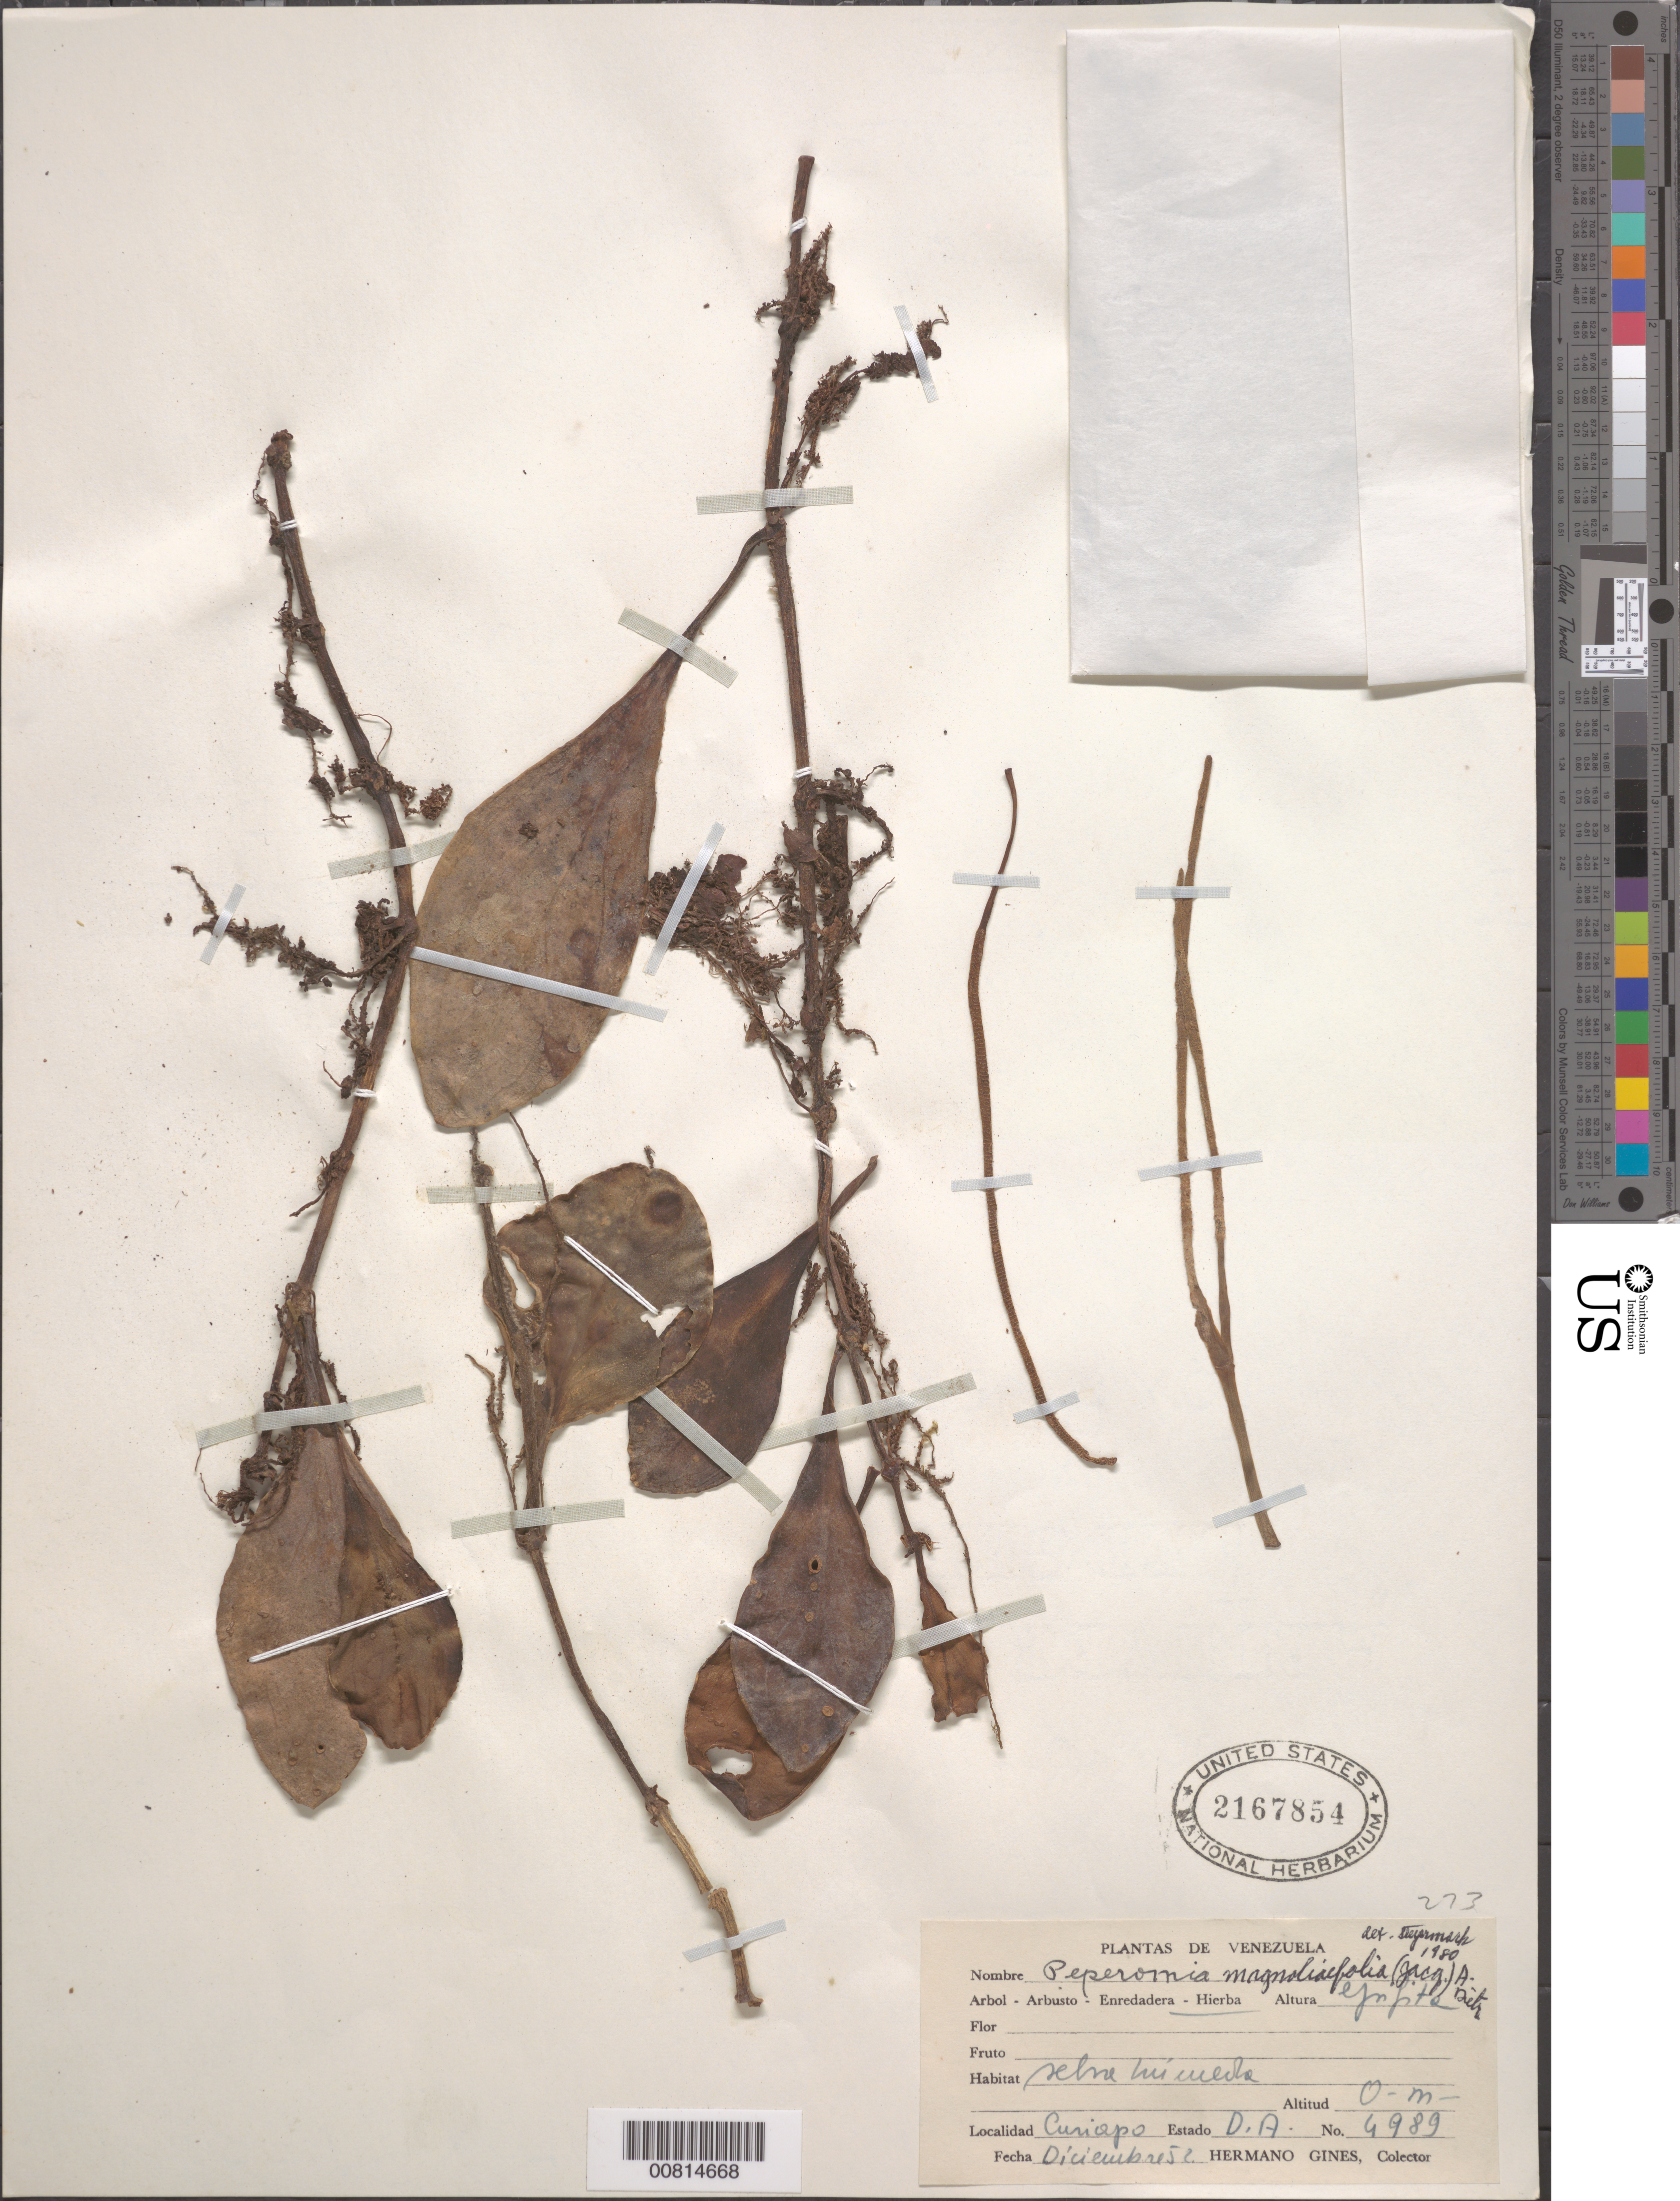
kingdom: Plantae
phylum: Tracheophyta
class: Magnoliopsida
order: Piperales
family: Piperaceae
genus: Peperomia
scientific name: Peperomia magnoliifolia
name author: (Jacq.) A. Dietr.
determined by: Steyermark, Julian A., (VEN)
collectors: H. Gines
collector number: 4989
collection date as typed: Dec-52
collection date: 1952-12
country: Venezuela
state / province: Delta Amacuro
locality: Curiapo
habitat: Humid woods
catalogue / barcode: US 2167854